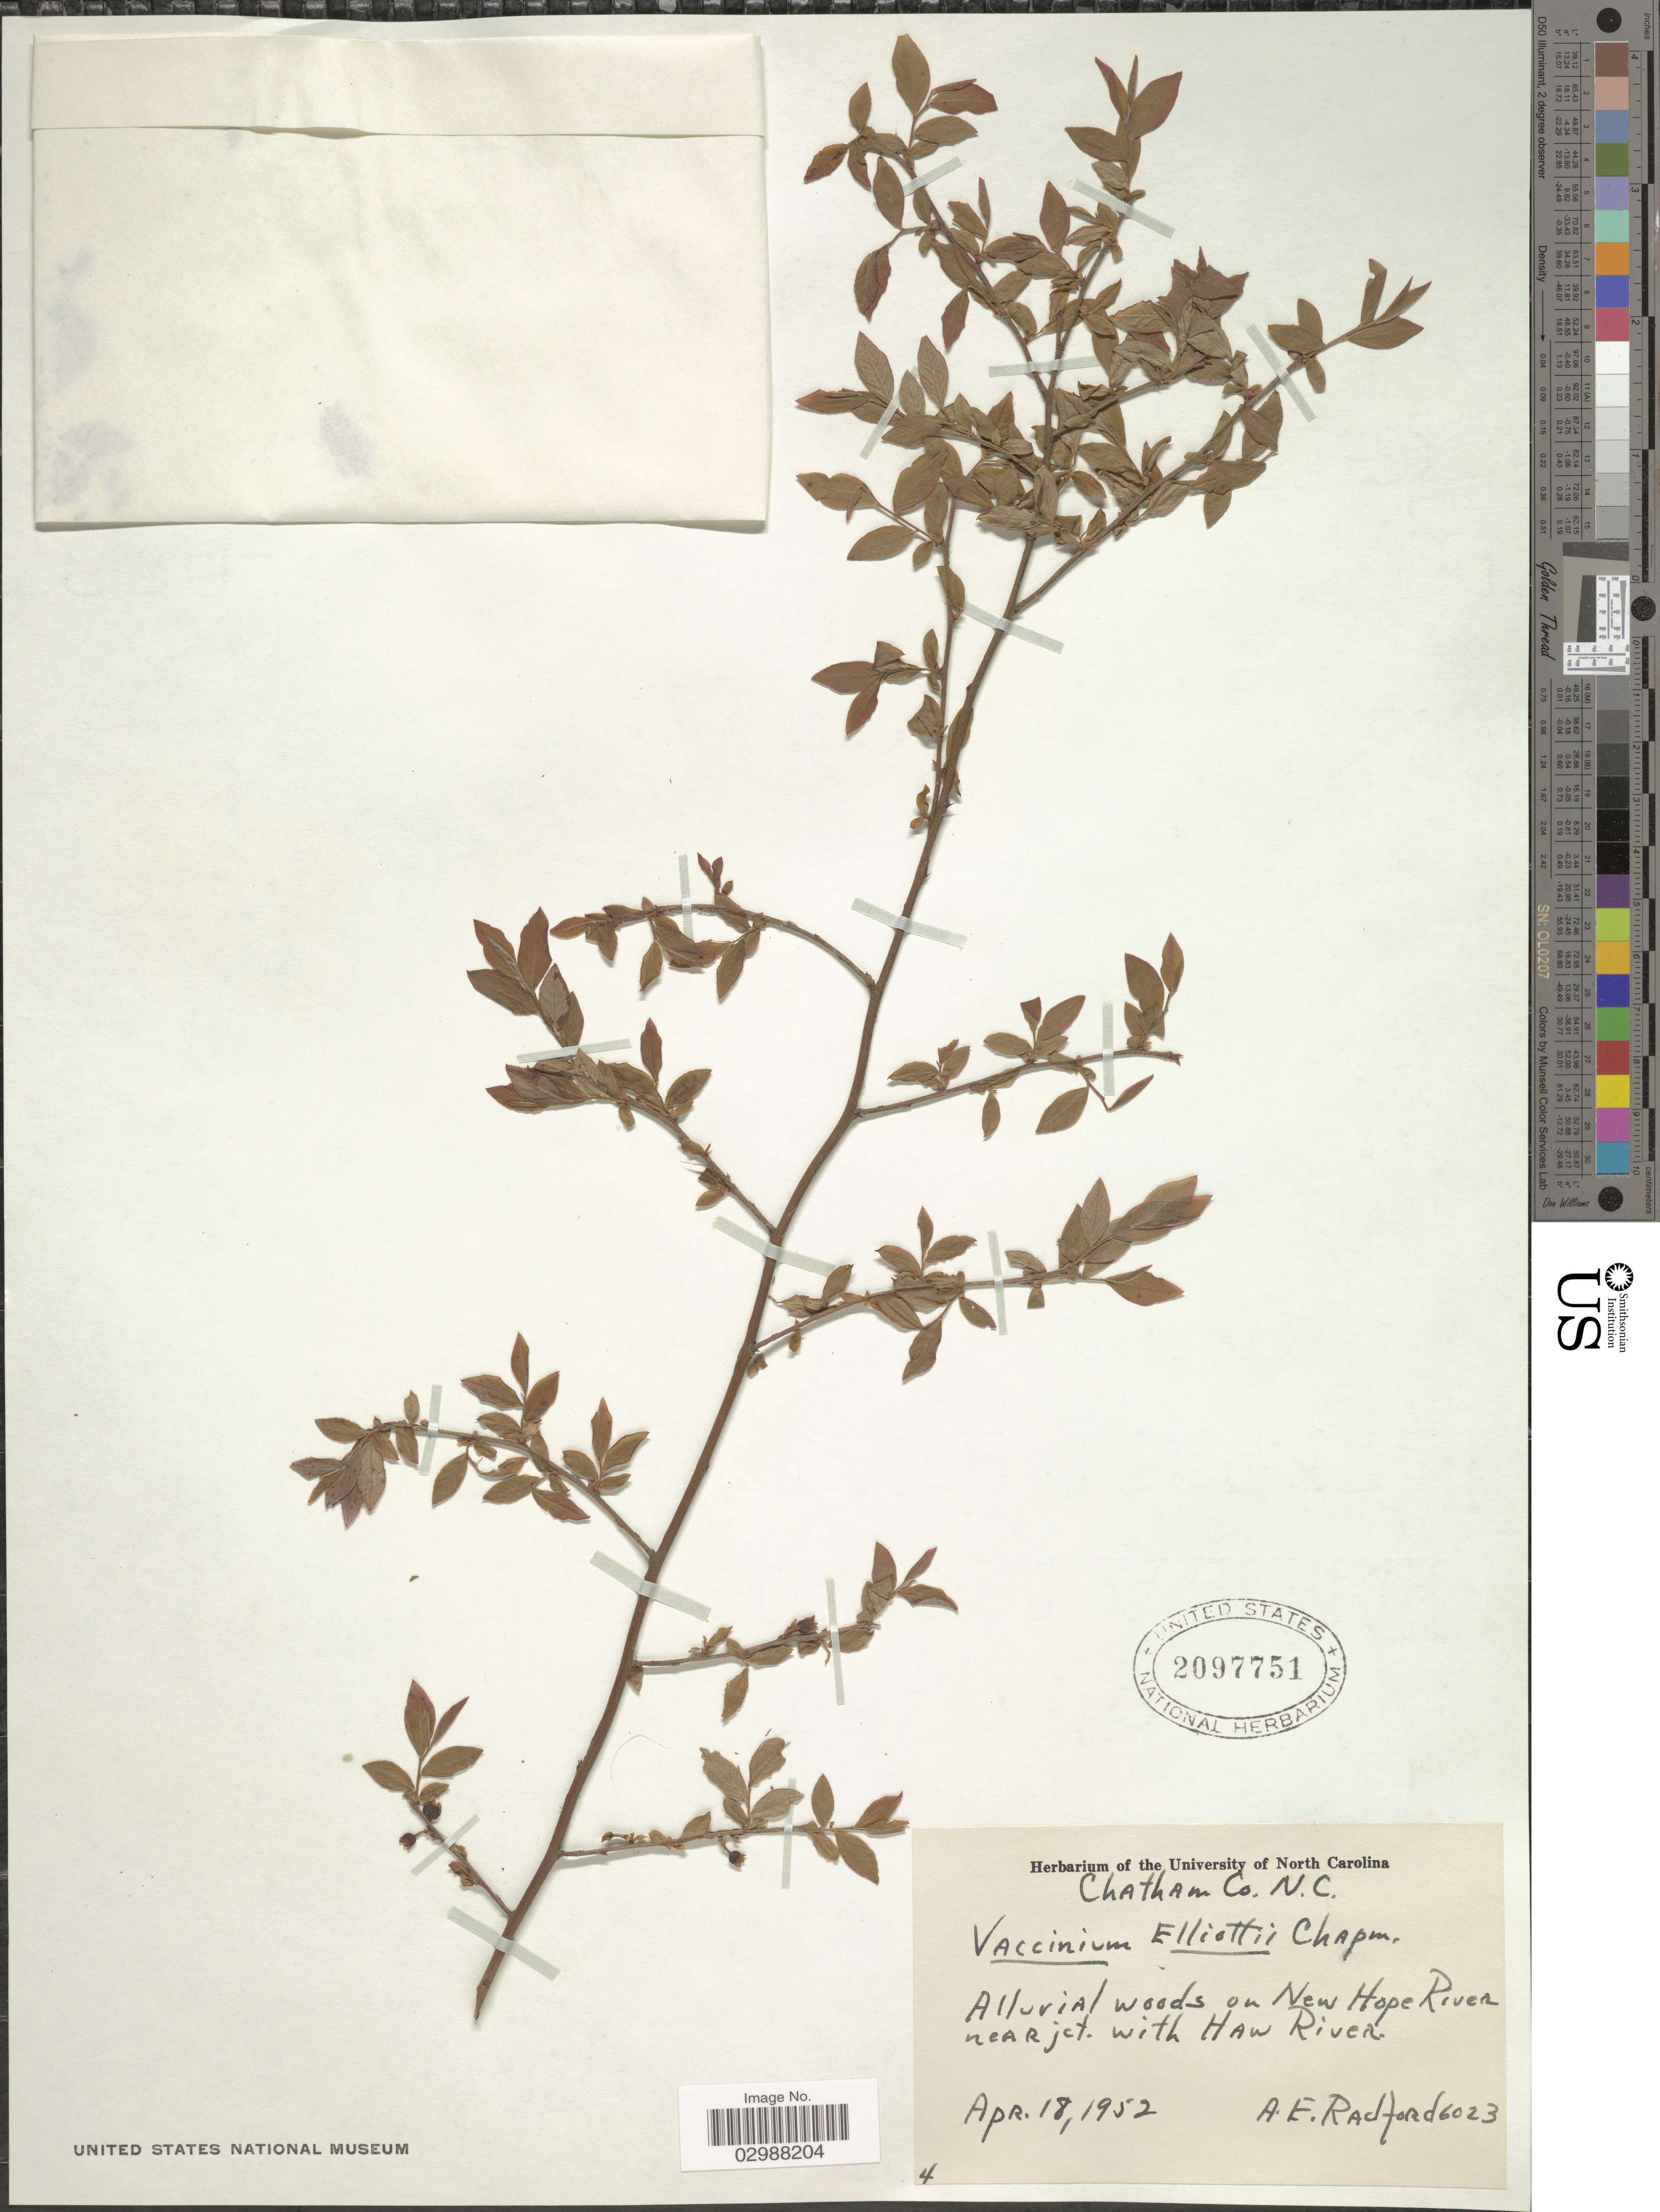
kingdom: Plantae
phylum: Tracheophyta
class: Magnoliopsida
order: Ericales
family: Ericaceae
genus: Vaccinium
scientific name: Vaccinium elliottii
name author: Chapm.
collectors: A. E. Radford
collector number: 4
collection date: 1952-04-18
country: United States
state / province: North Carolina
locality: Chatham Co. On New Hope River near jct. with Haw River.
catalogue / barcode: US 2097751